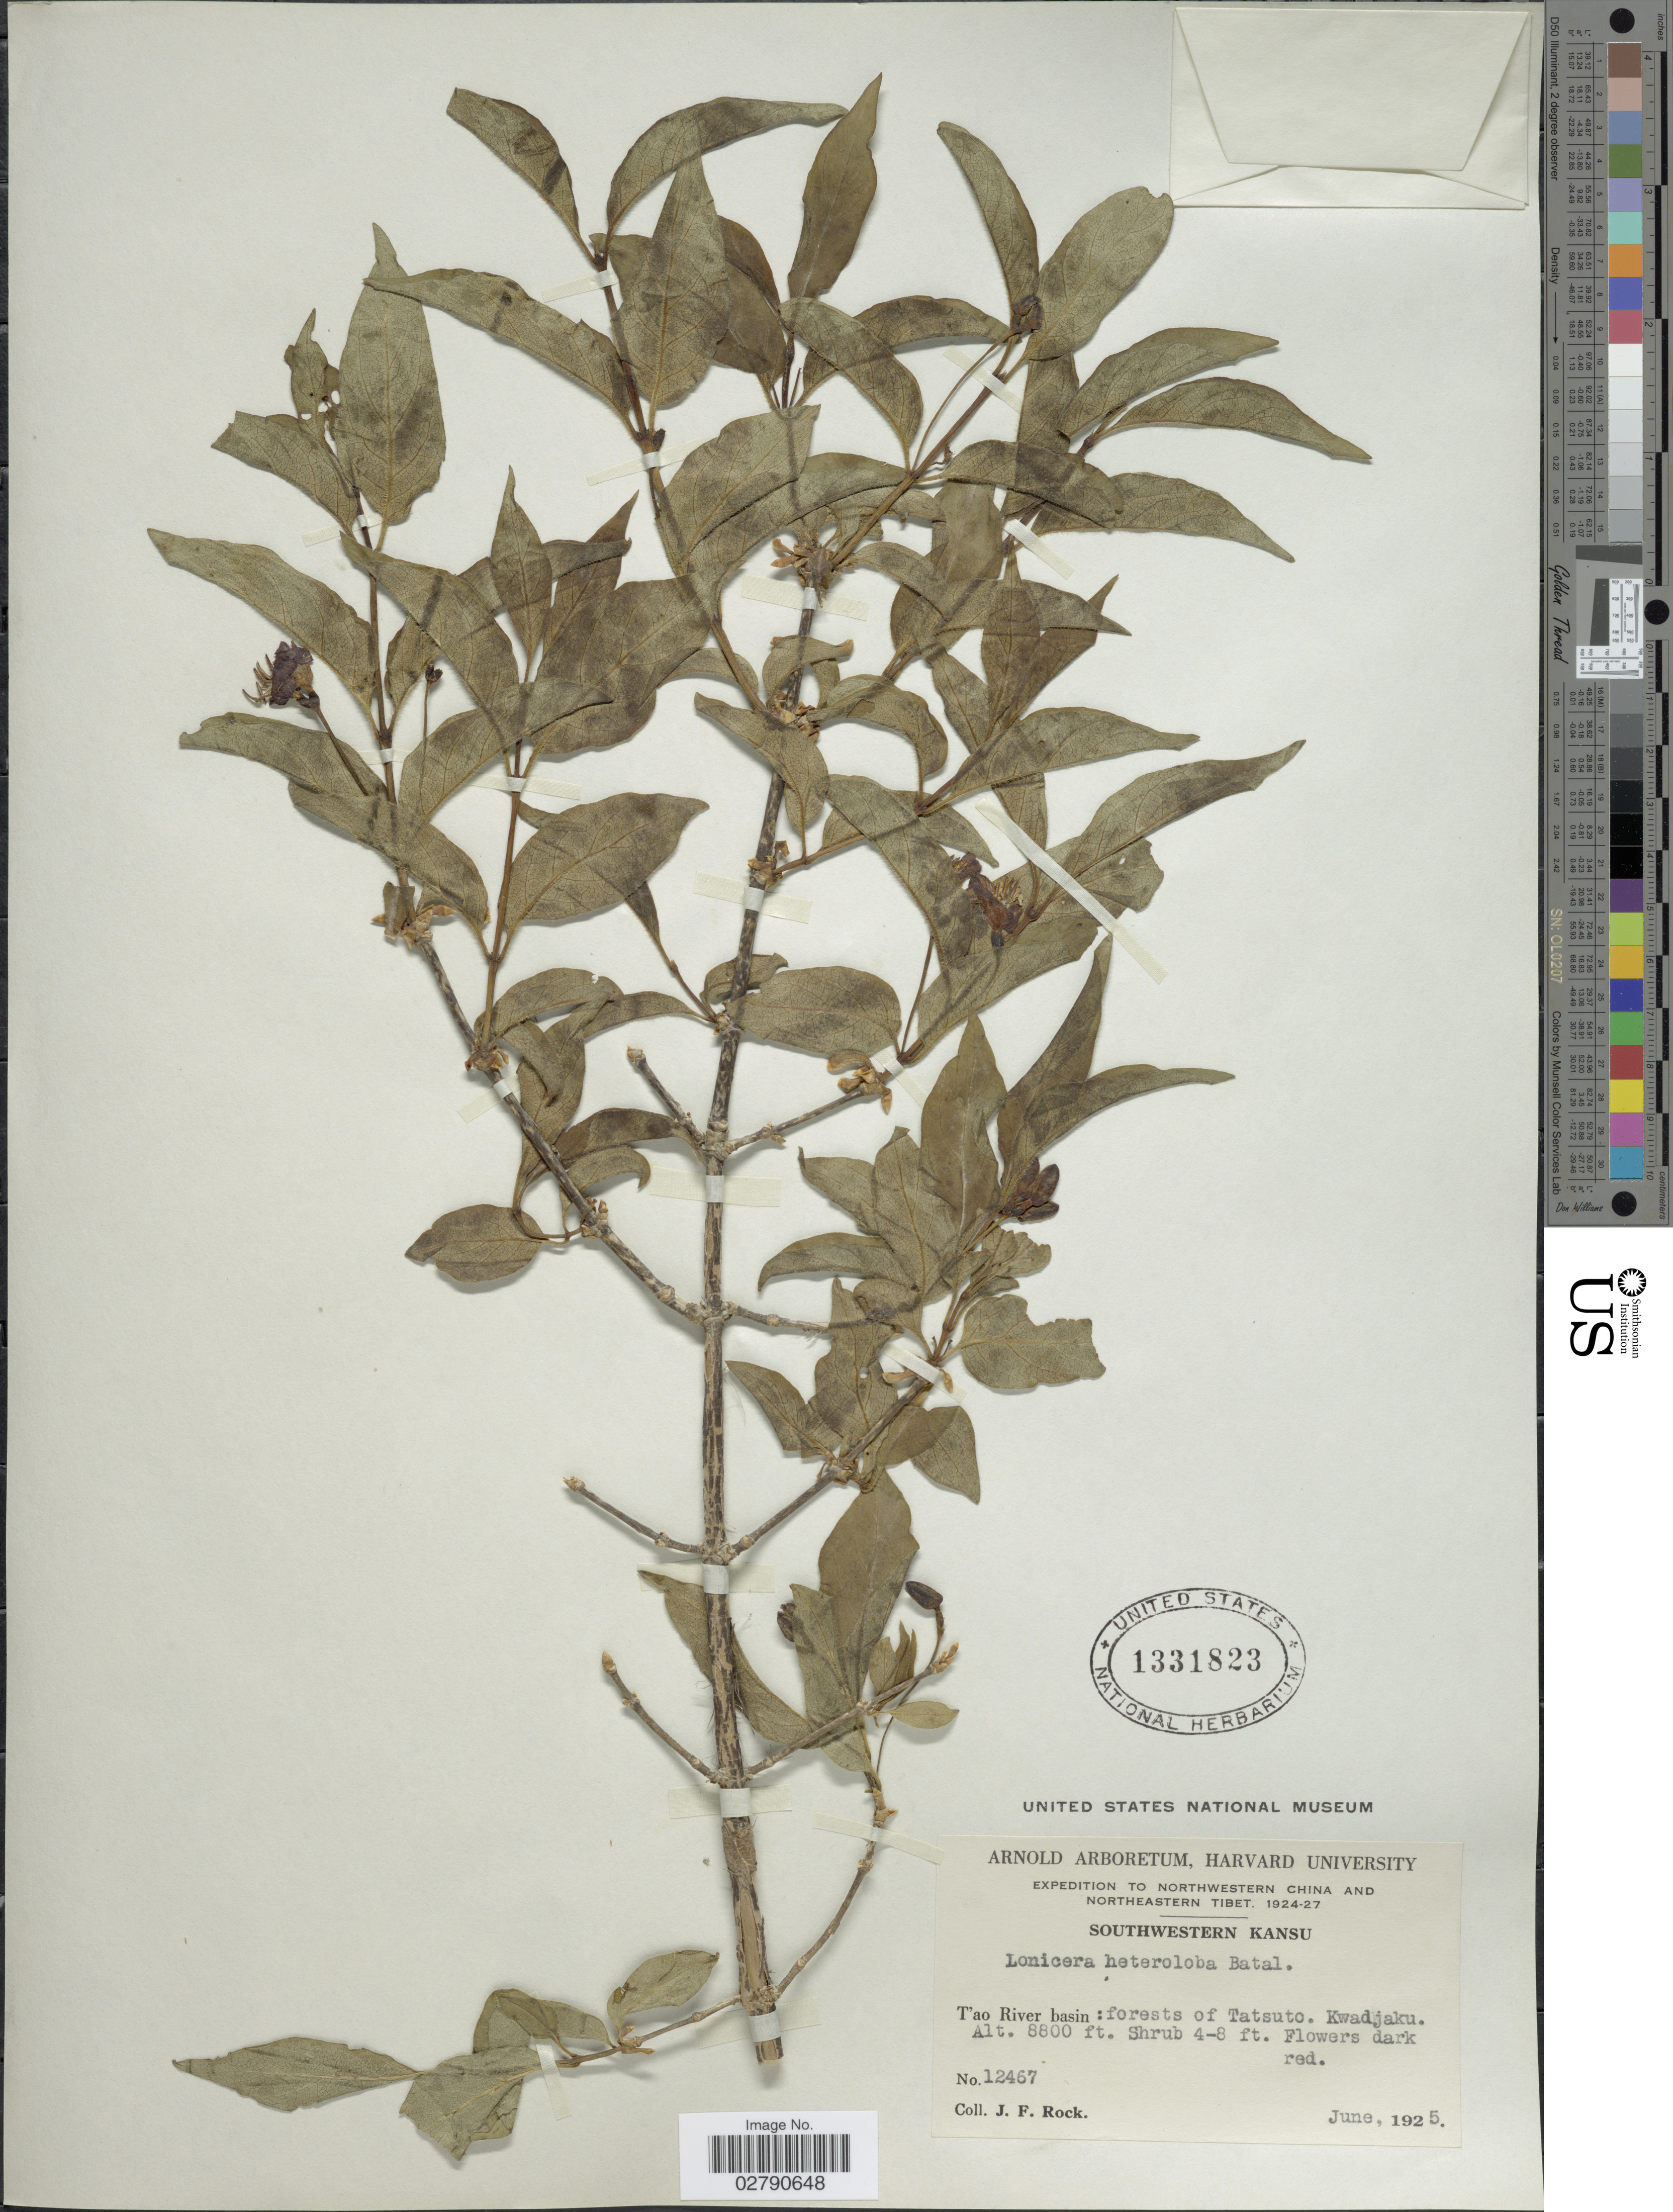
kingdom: Plantae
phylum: Tracheophyta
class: Magnoliopsida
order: Dipsacales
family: Caprifoliaceae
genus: Lonicera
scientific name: Lonicera heteroloba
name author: Batalin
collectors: J. Rock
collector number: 12467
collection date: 1925-06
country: China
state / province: Gansu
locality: Northwestern China and Northeastern Tibet. Southwestern Kansu. T'ao River basin: forests of Tatsuto. Kwadjaku.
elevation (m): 2682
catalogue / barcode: US 1331823